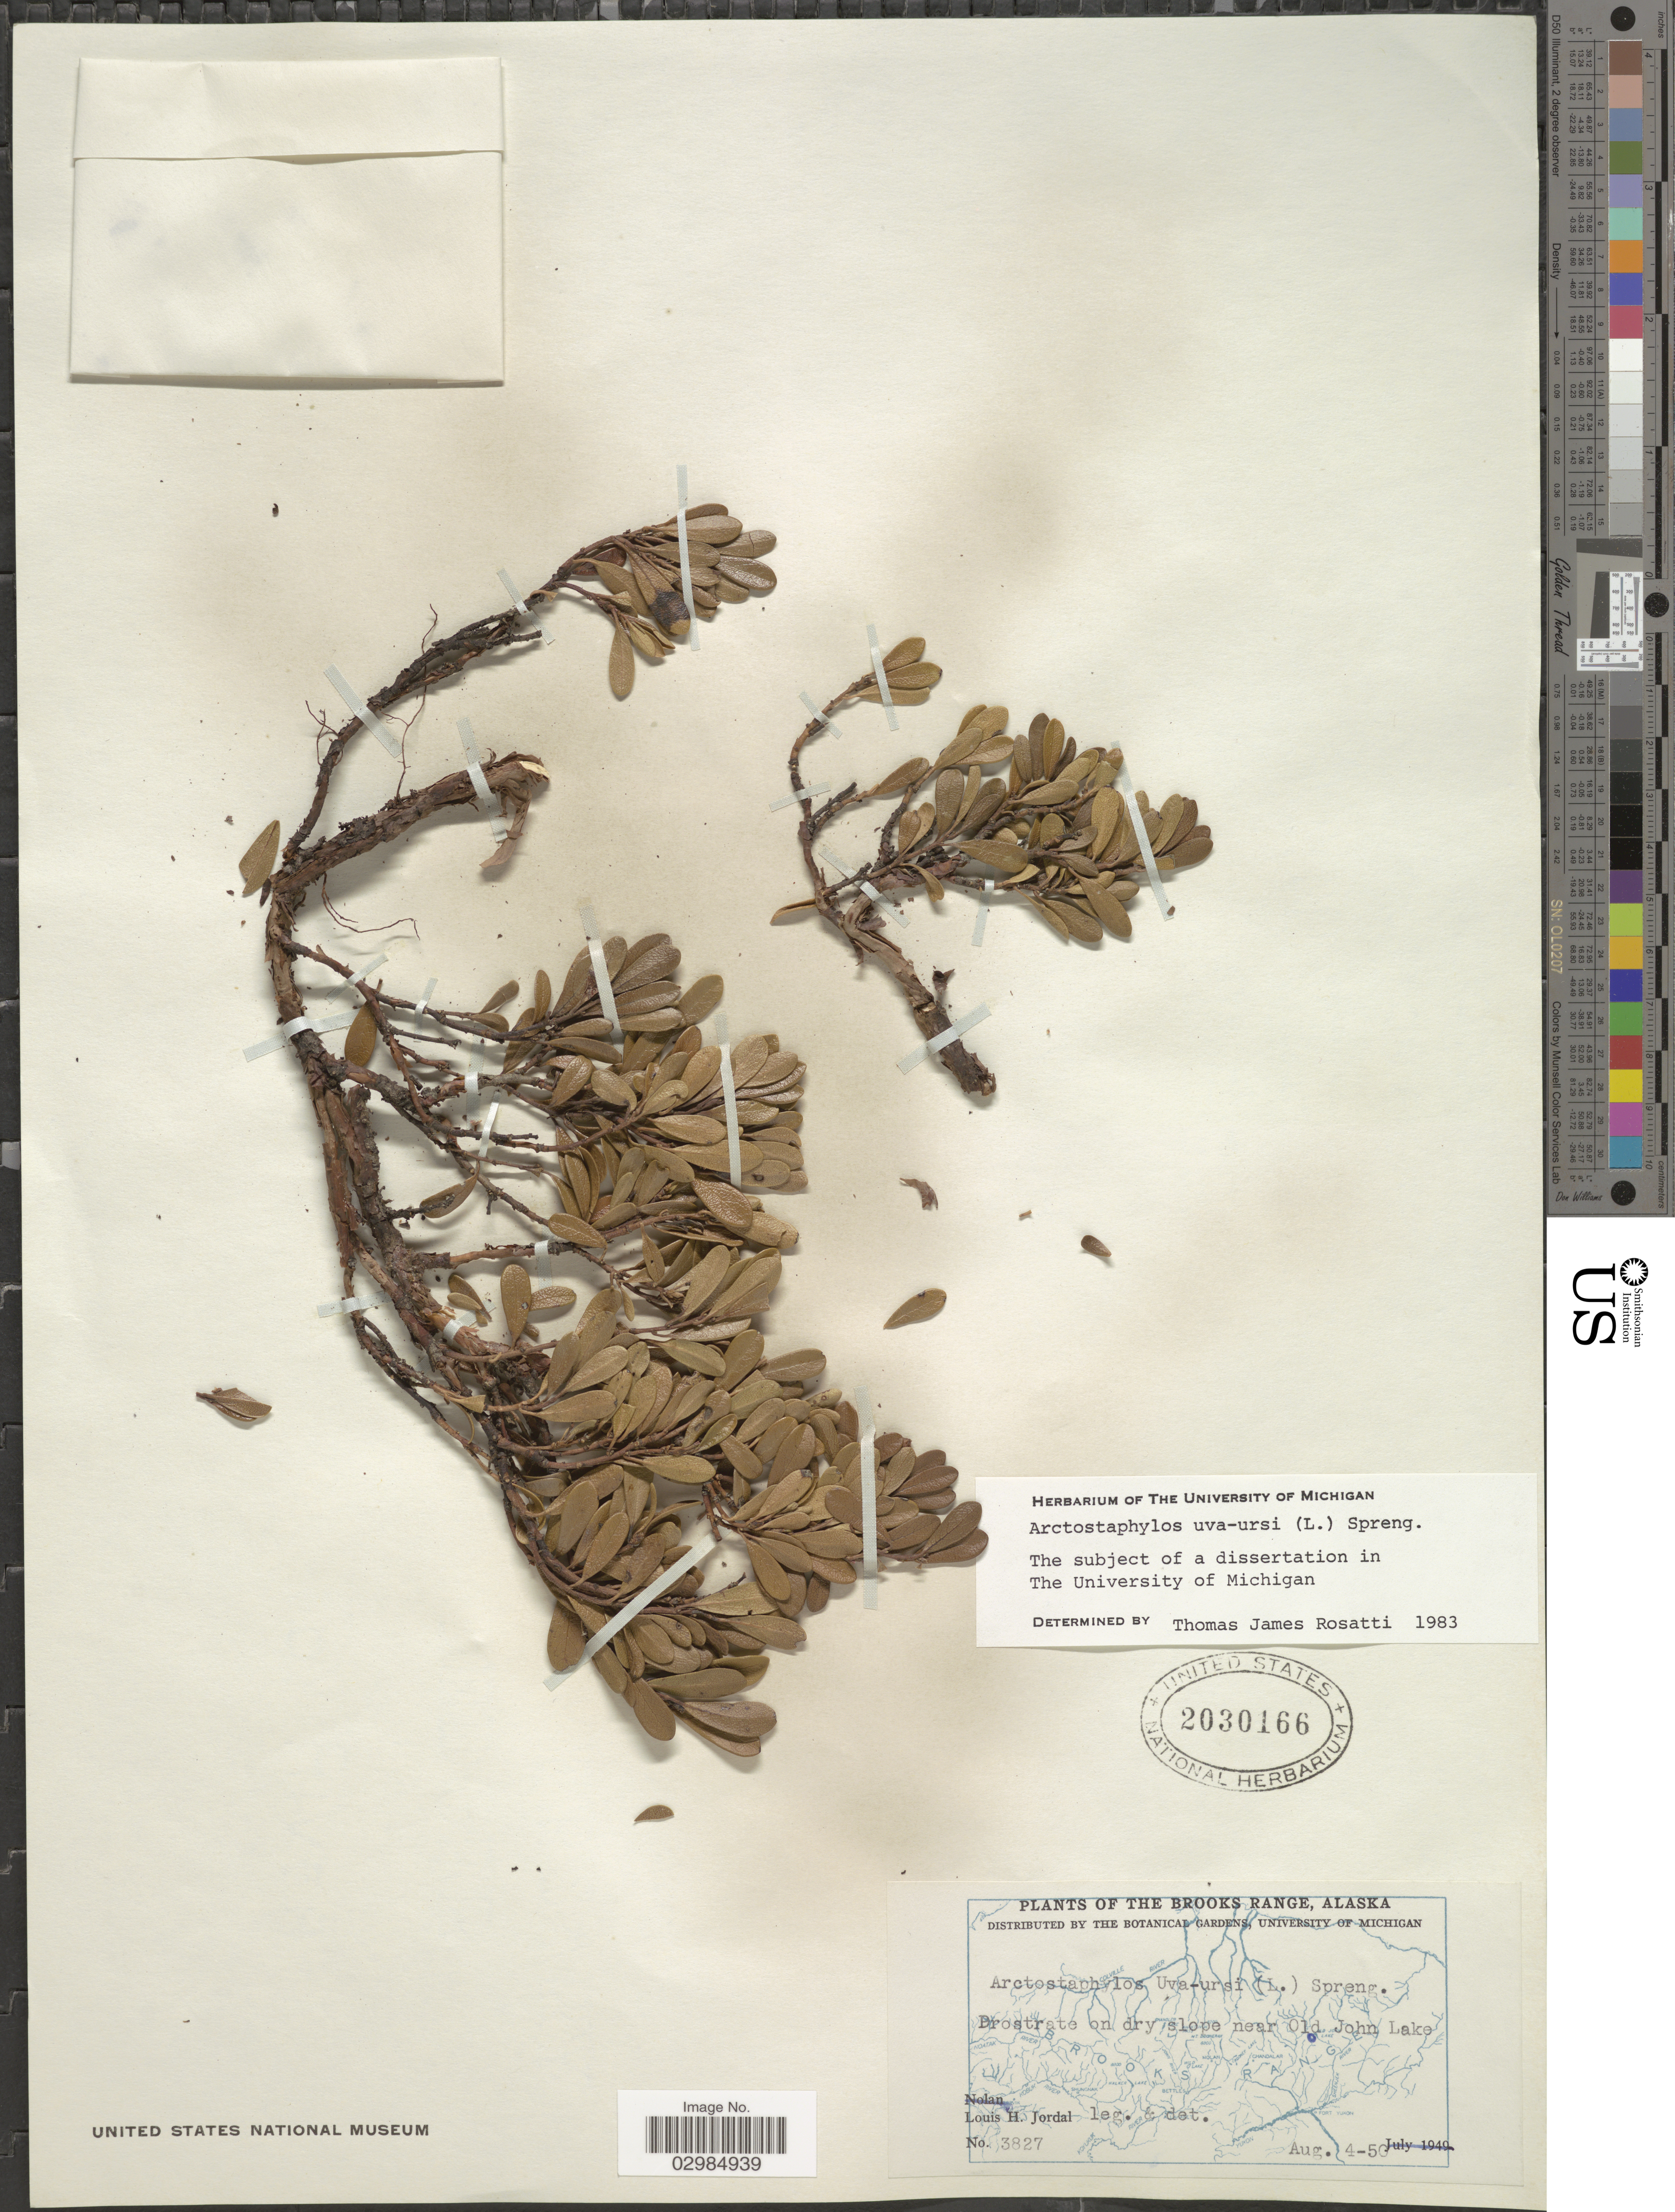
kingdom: Plantae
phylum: Tracheophyta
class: Magnoliopsida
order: Ericales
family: Ericaceae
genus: Arctostaphylos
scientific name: Arctostaphylos uva-ursi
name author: (L.) Spreng.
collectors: L. Jordal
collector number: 3827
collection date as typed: Transcribed d/m/y: 4/8/50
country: United States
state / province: Alaska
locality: The Brooks Range. Brostrate on dry slope near Old John Lake.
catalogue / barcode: US 2030166